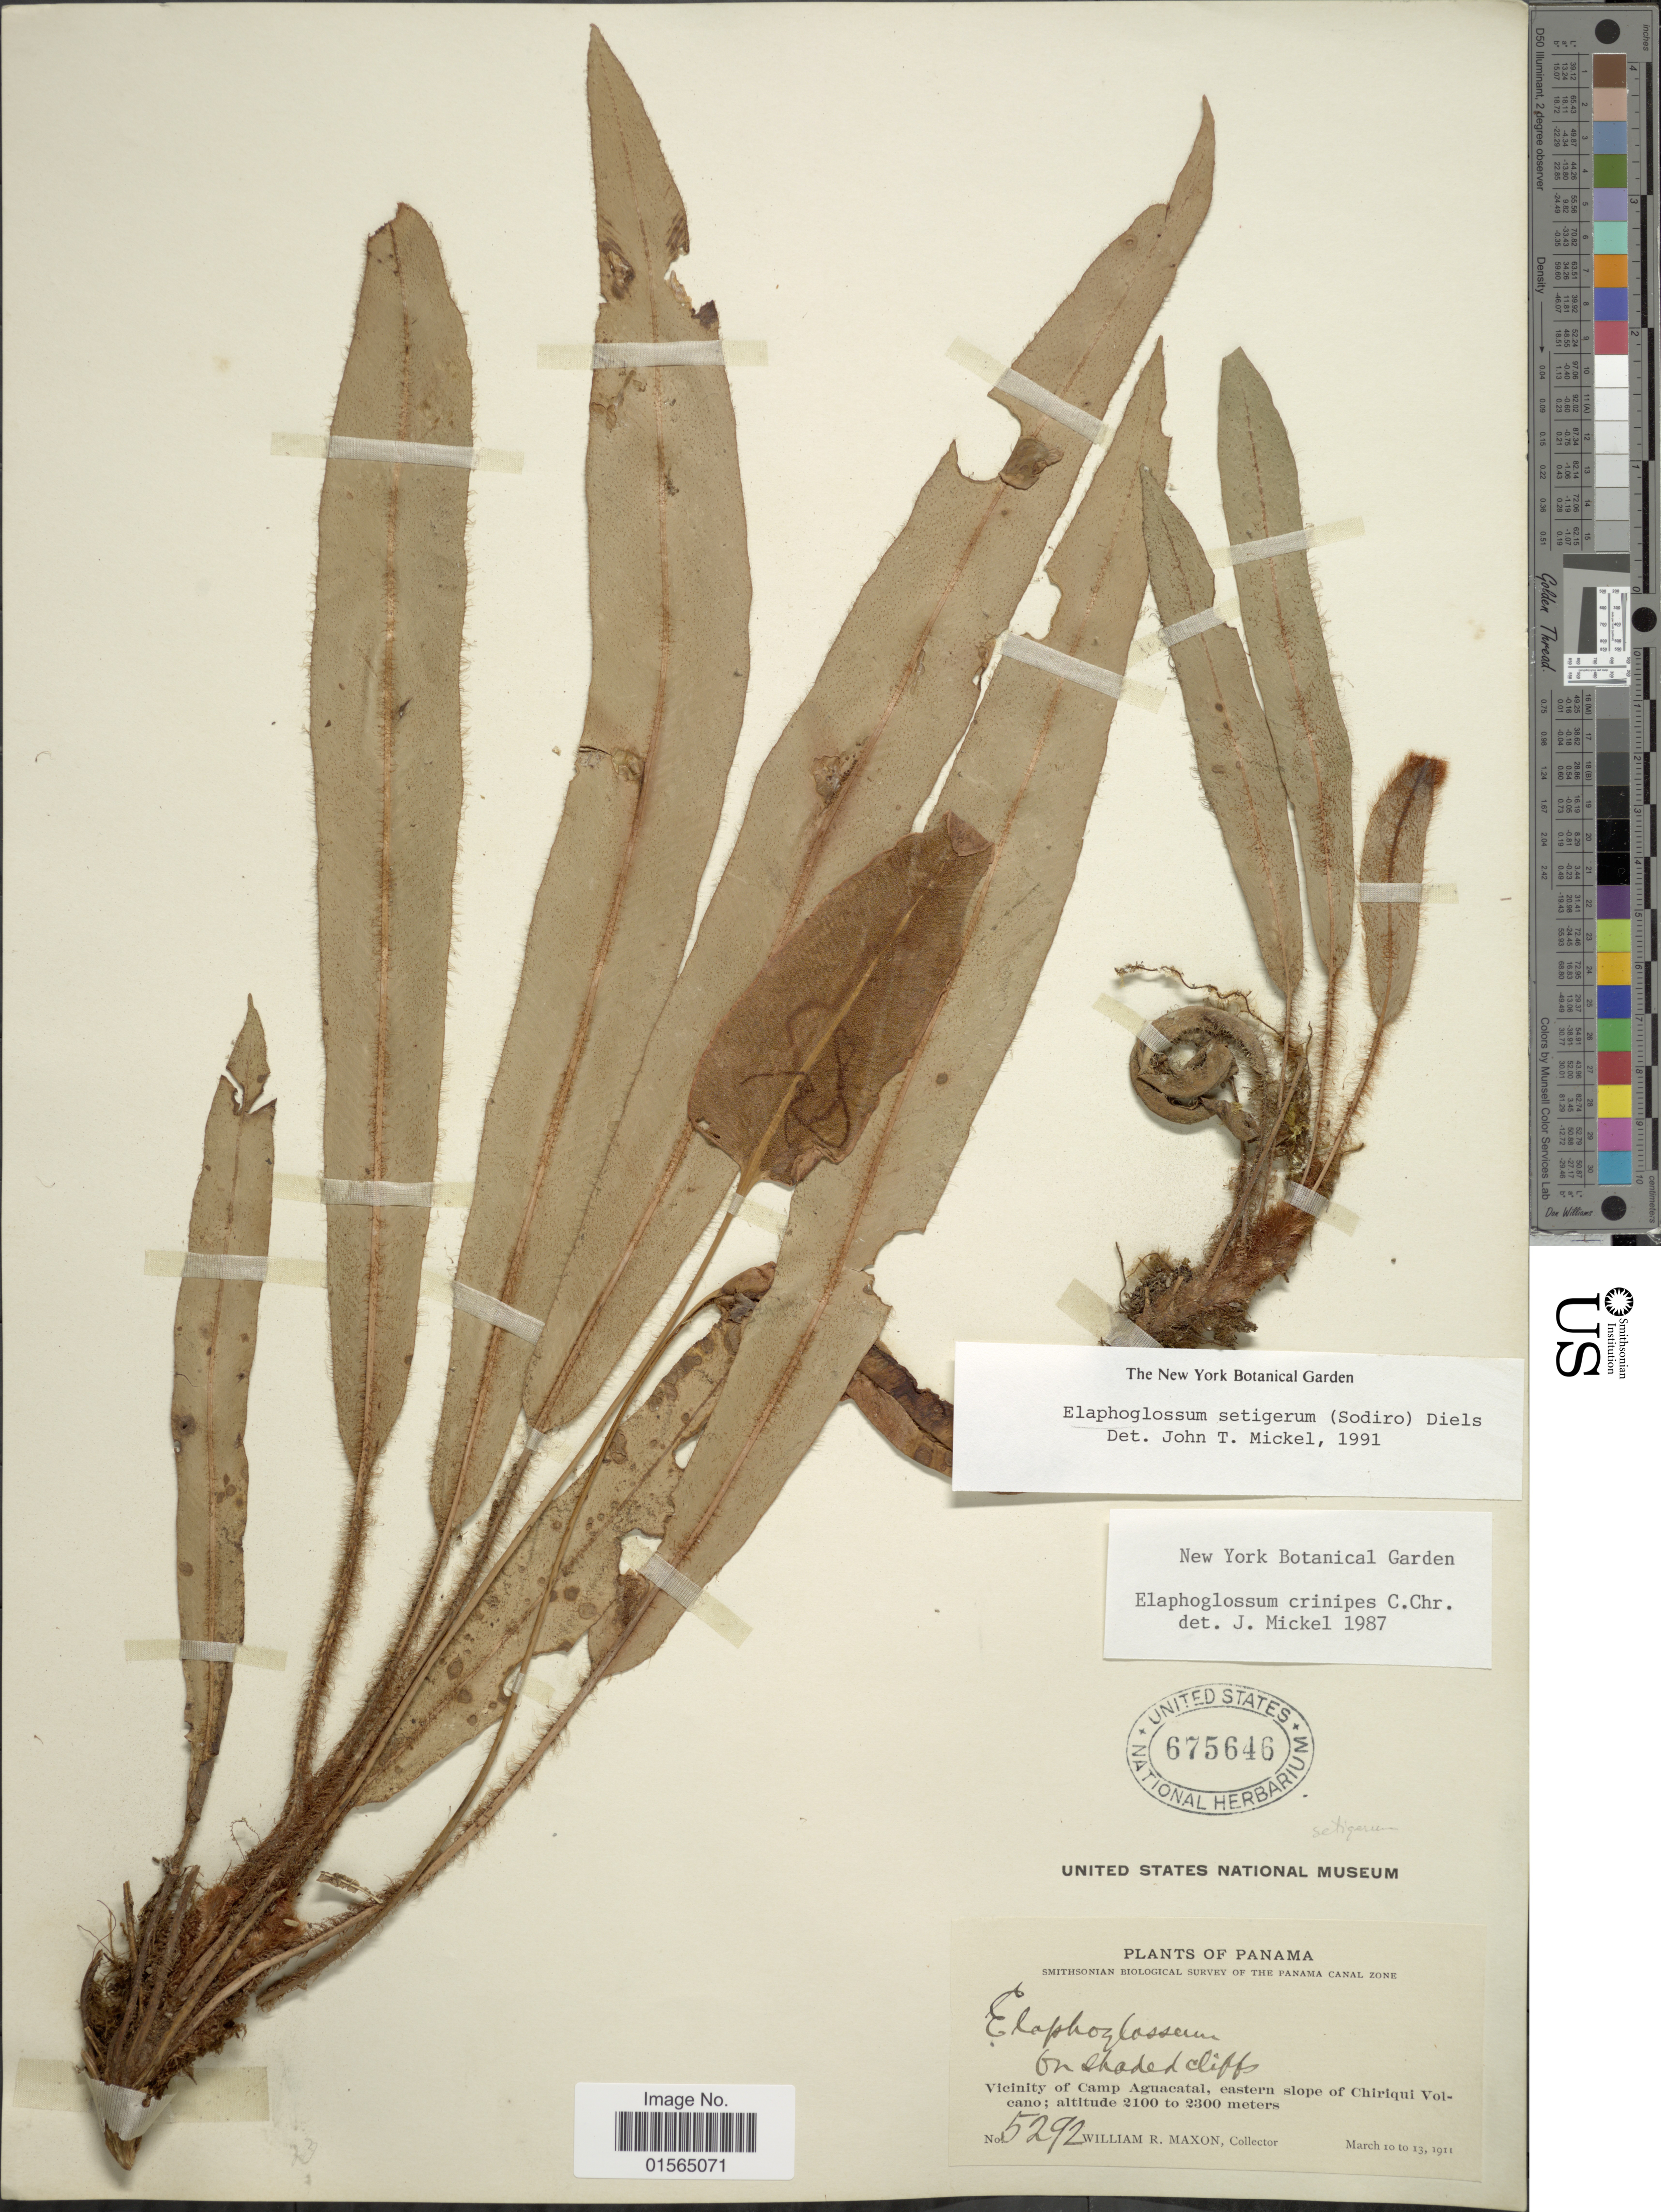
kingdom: Plantae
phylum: Tracheophyta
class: Polypodiopsida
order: Polypodiales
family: Dryopteridaceae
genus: Elaphoglossum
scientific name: Elaphoglossum setigerum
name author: (Sodiro) Diels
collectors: W. R. Maxon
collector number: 5292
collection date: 1911-03-10/1911-03-13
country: Panama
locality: Vicinity of camp Aguacatal, eastern slope of Chiriqui Volcano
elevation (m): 2100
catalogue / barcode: US 675646